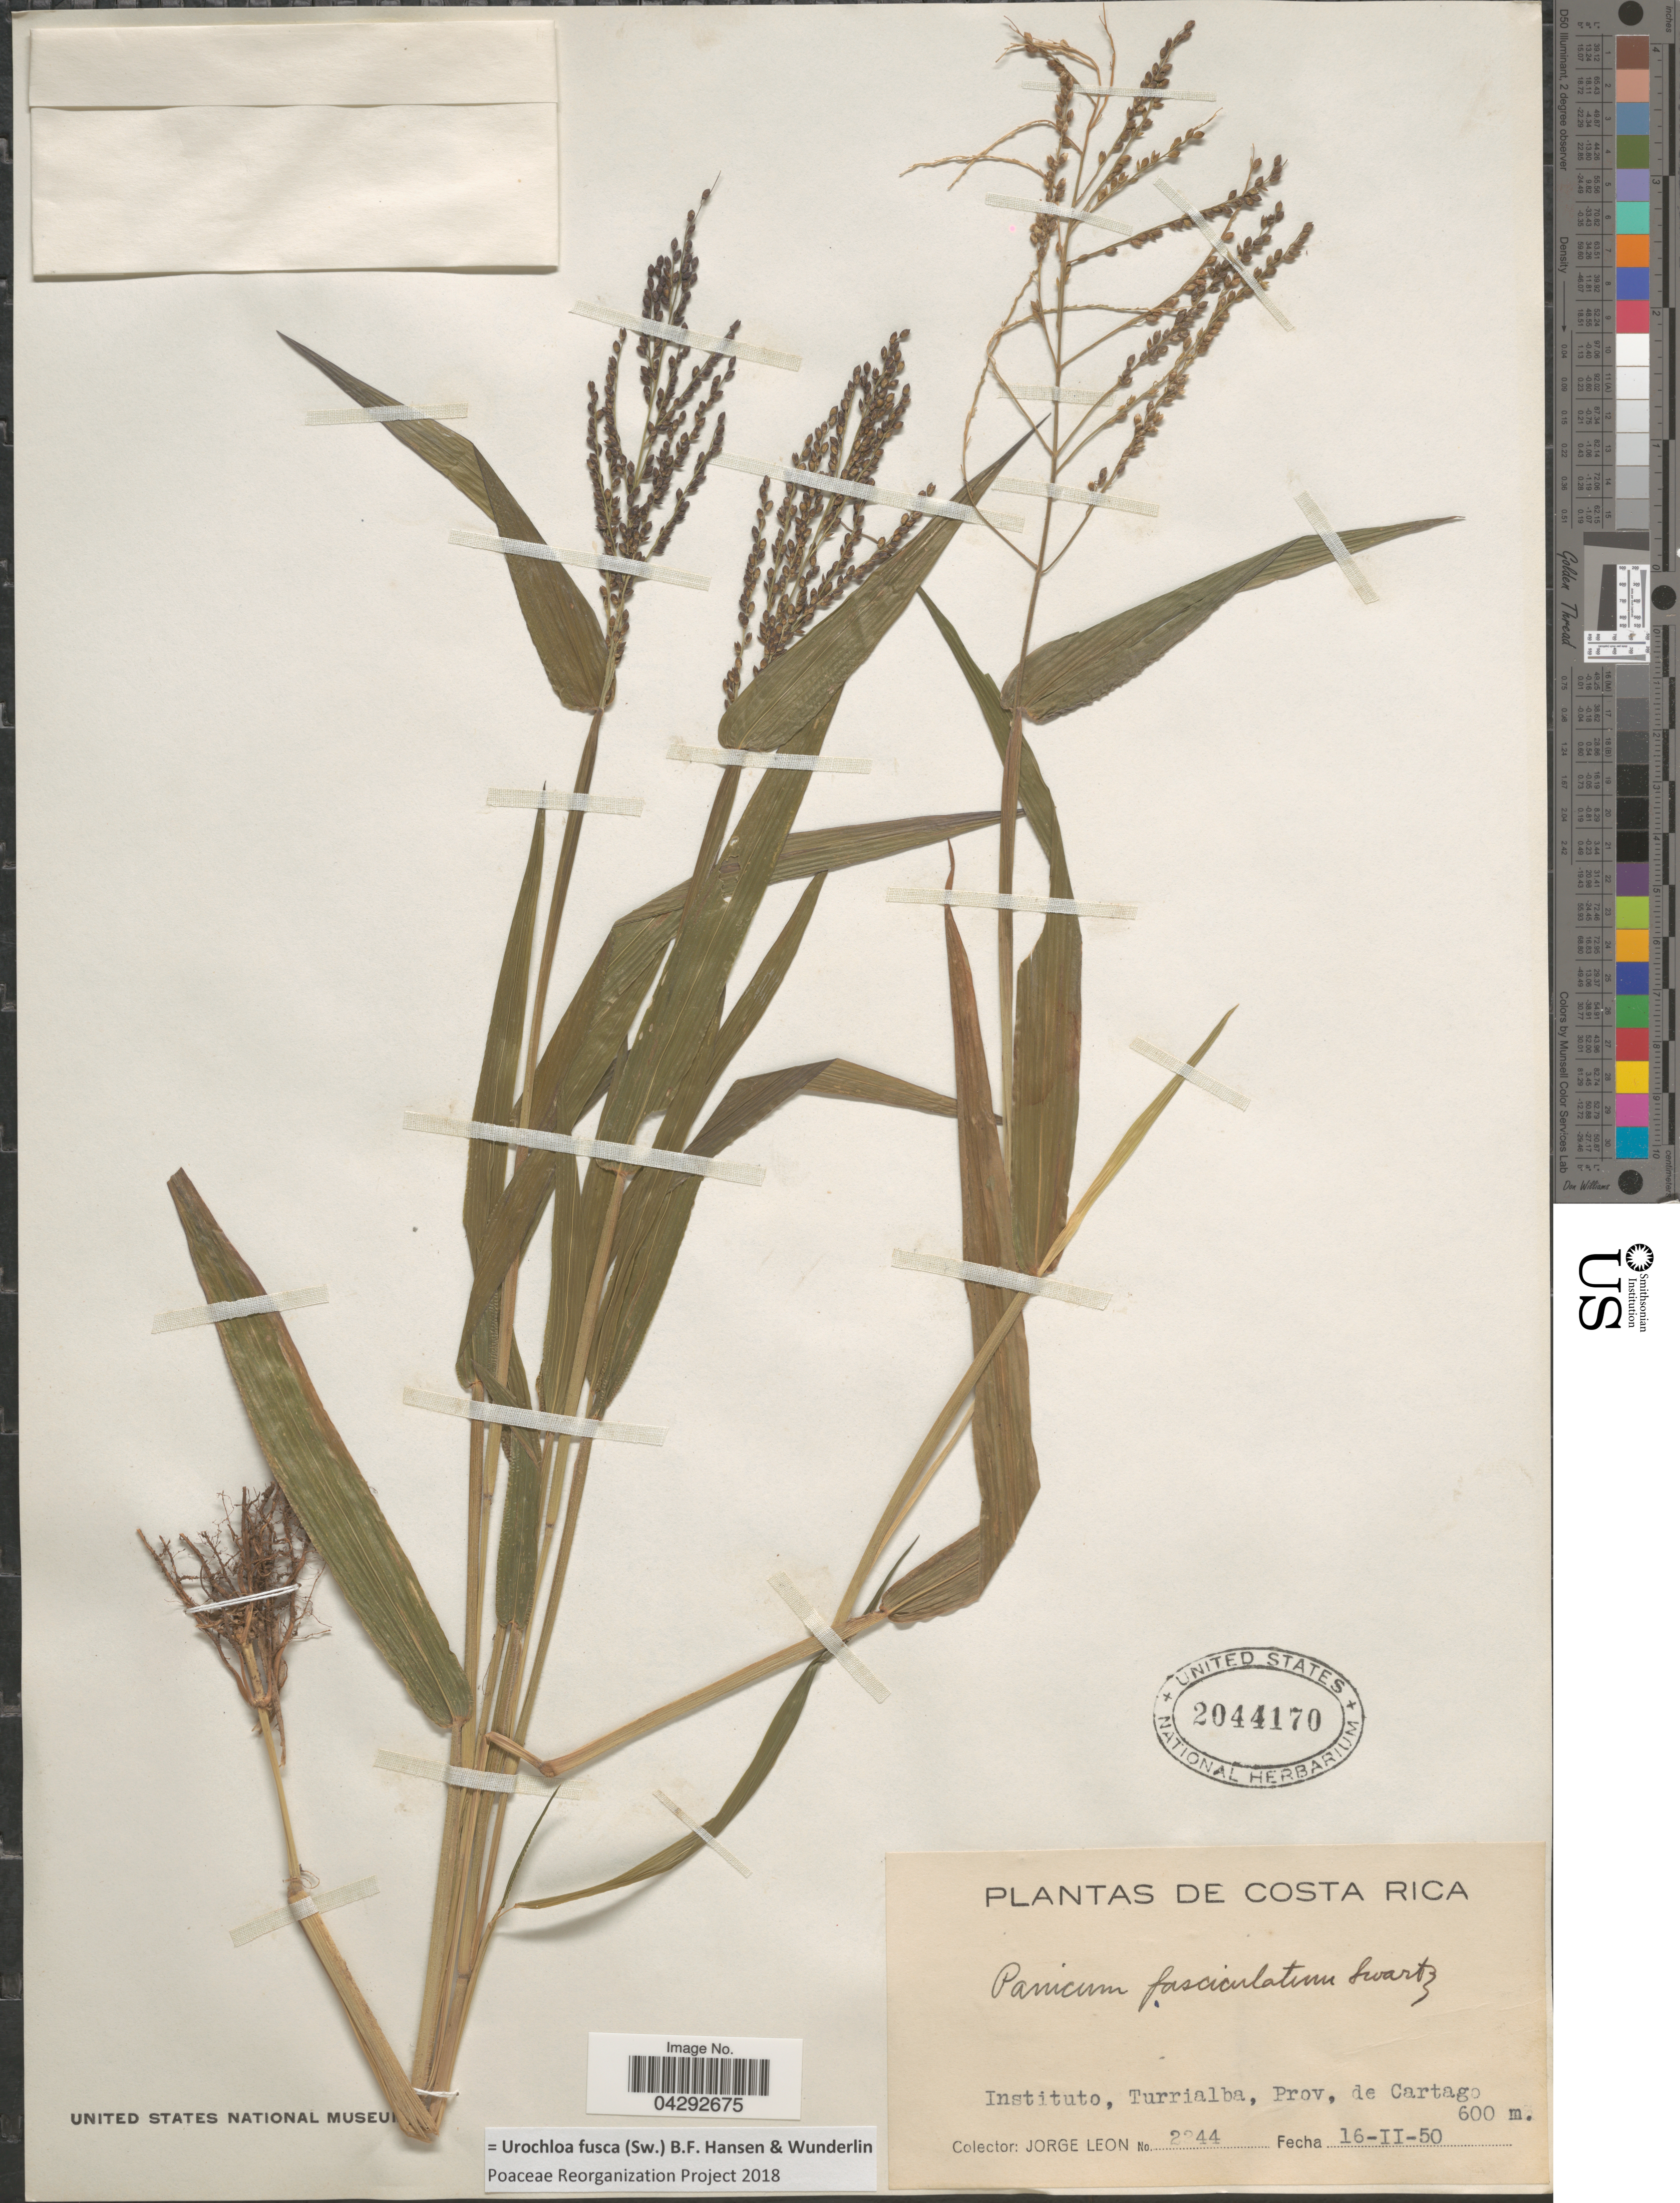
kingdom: Plantae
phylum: Tracheophyta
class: Liliopsida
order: Poales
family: Poaceae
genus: Urochloa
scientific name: Urochloa fusca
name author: (Sw.) B.F. Hansen & Wunderlin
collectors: J. León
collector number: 2244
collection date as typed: Transcribed d/m/y: 16/2/50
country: Costa Rica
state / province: Cartago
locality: Instituto, Turrialba.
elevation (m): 600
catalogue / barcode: US 2044170